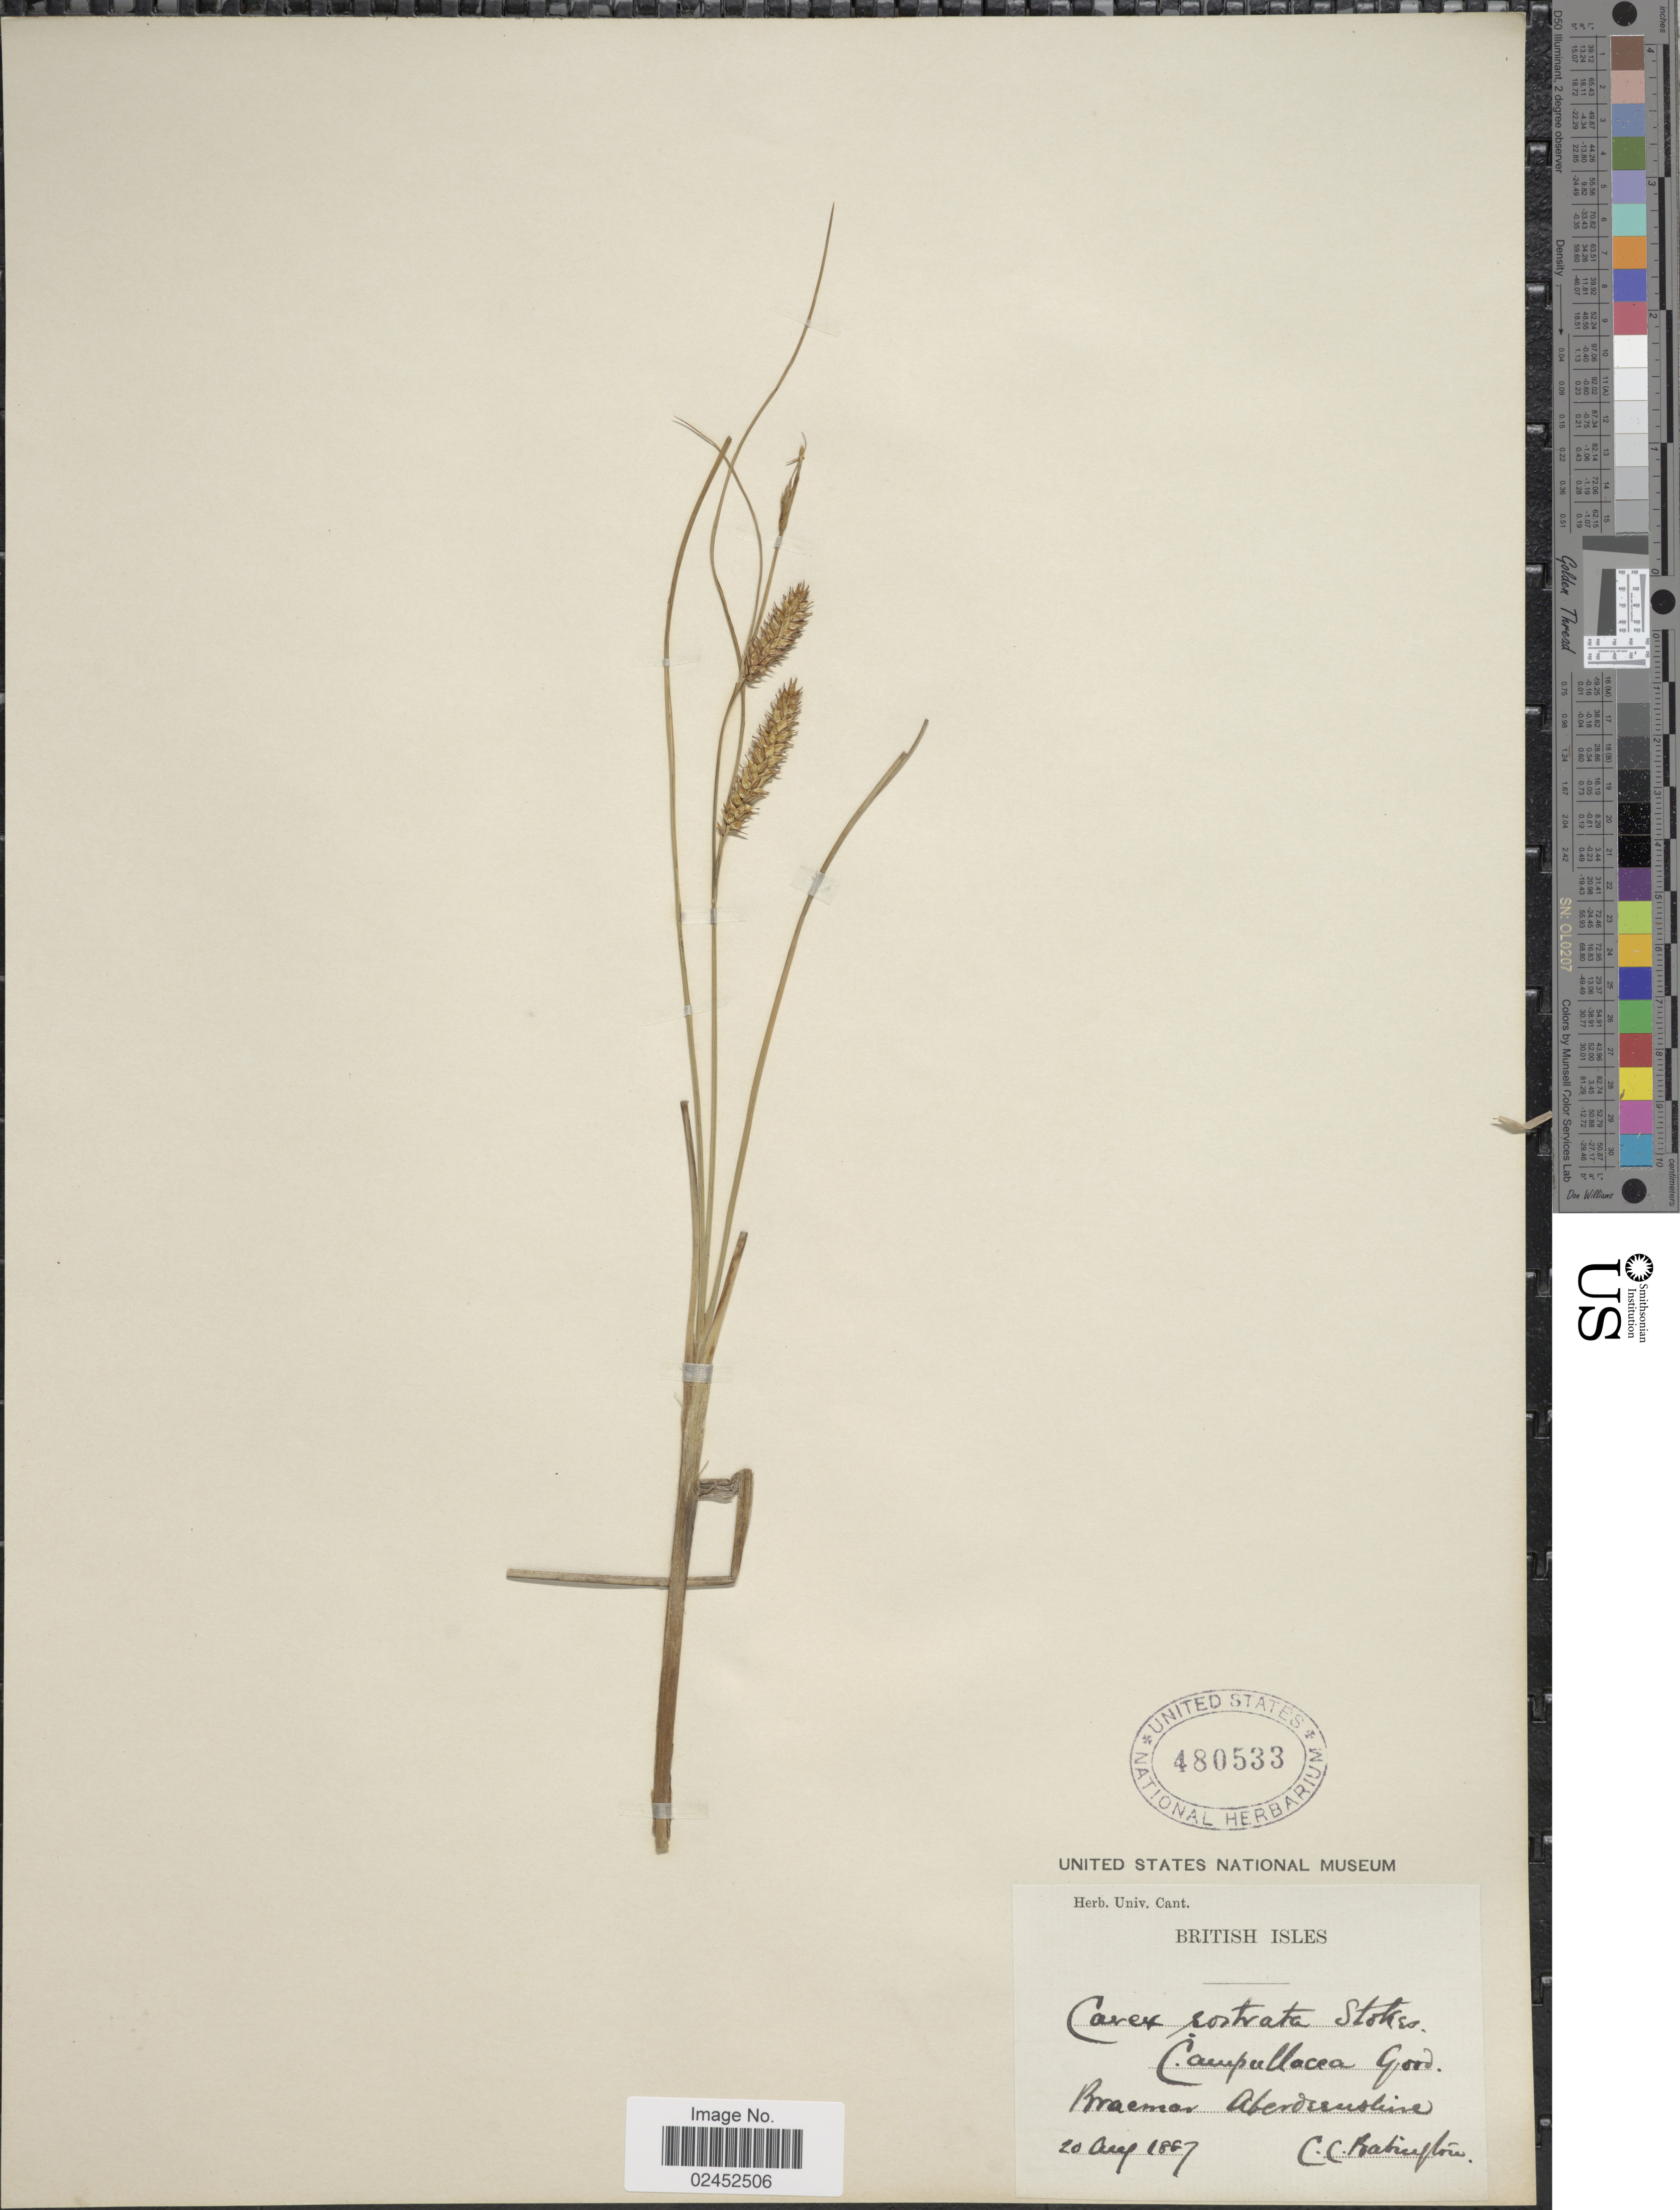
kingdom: Plantae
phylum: Tracheophyta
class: Liliopsida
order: Poales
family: Cyperaceae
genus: Carex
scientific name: Carex rostrata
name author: Stokes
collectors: C. C. Babington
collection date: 1887-08-20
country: United Kingdom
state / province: Scotland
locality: Braemar Aberdeenshire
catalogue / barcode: US 480533